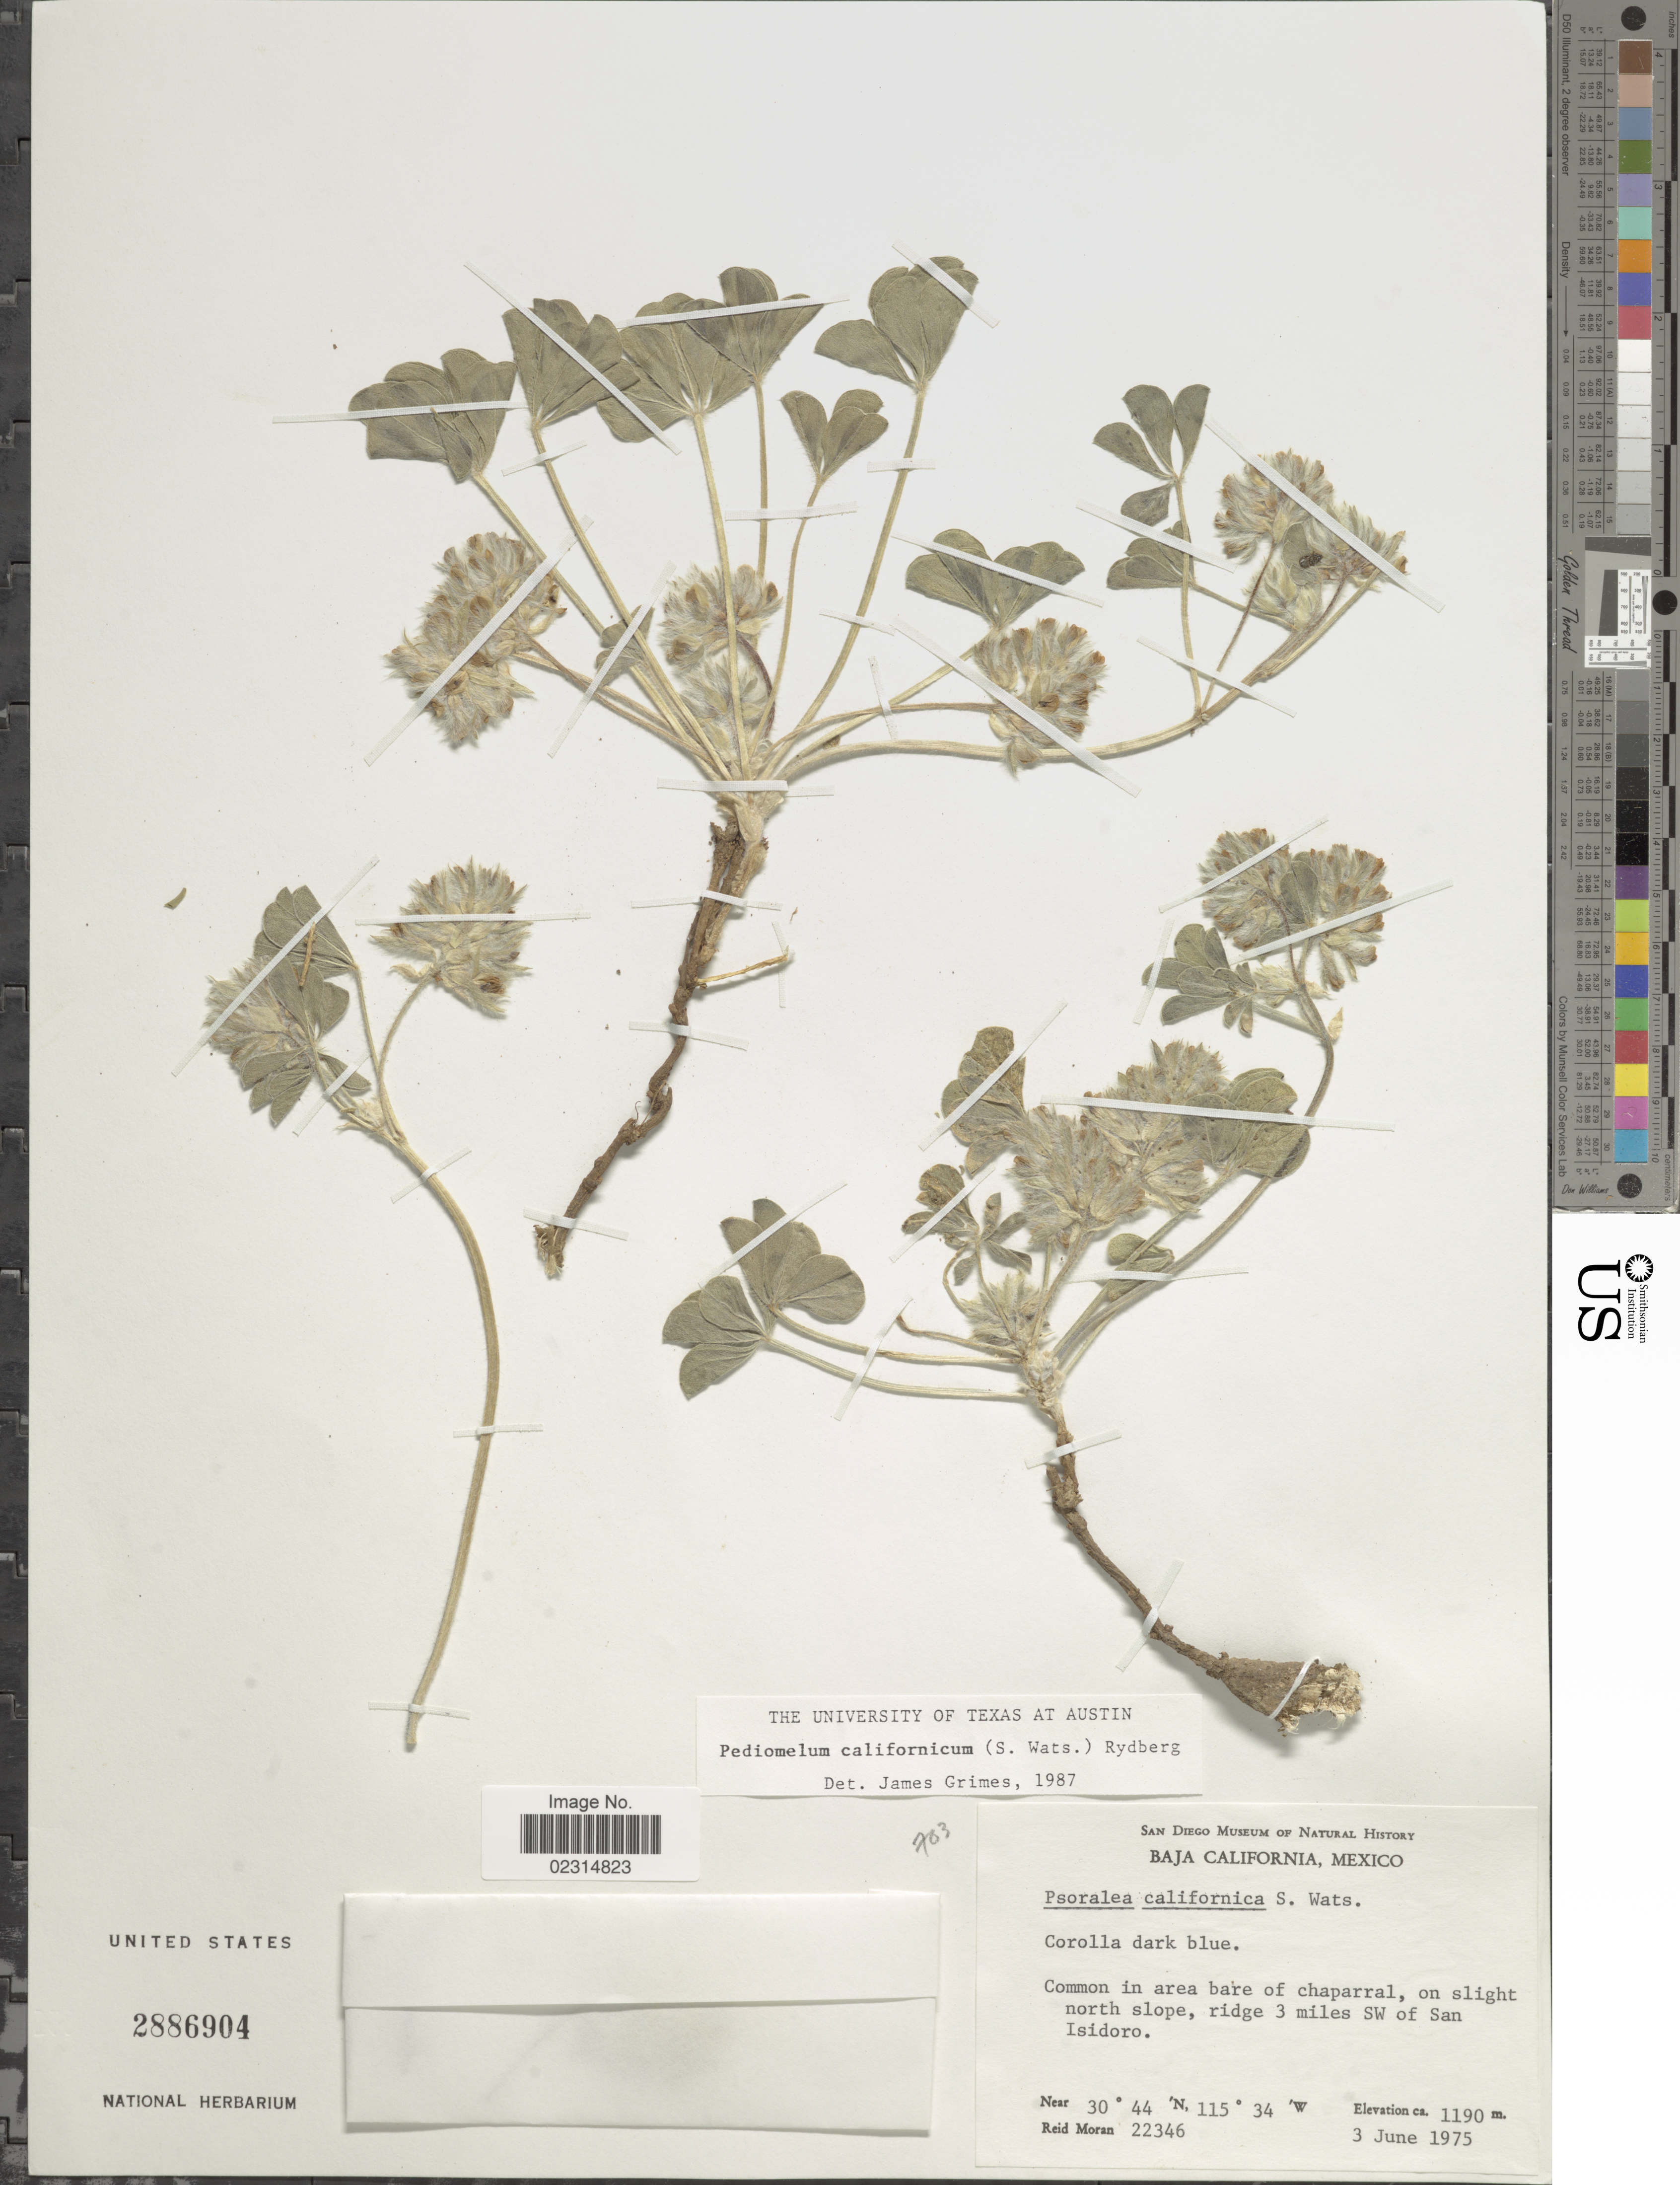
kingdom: Plantae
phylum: Tracheophyta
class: Magnoliopsida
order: Fabales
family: Fabaceae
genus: Pediomelum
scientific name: Pediomelum californicum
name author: (S. Watson) Rydb.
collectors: R. V. Moran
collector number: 22346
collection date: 1975-06-03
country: Mexico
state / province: Baja California Norte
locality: Common in area bare of chaparral, on slight north slope, ridge 3 miles SW of San Isidoro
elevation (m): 1190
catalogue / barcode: US 2886904